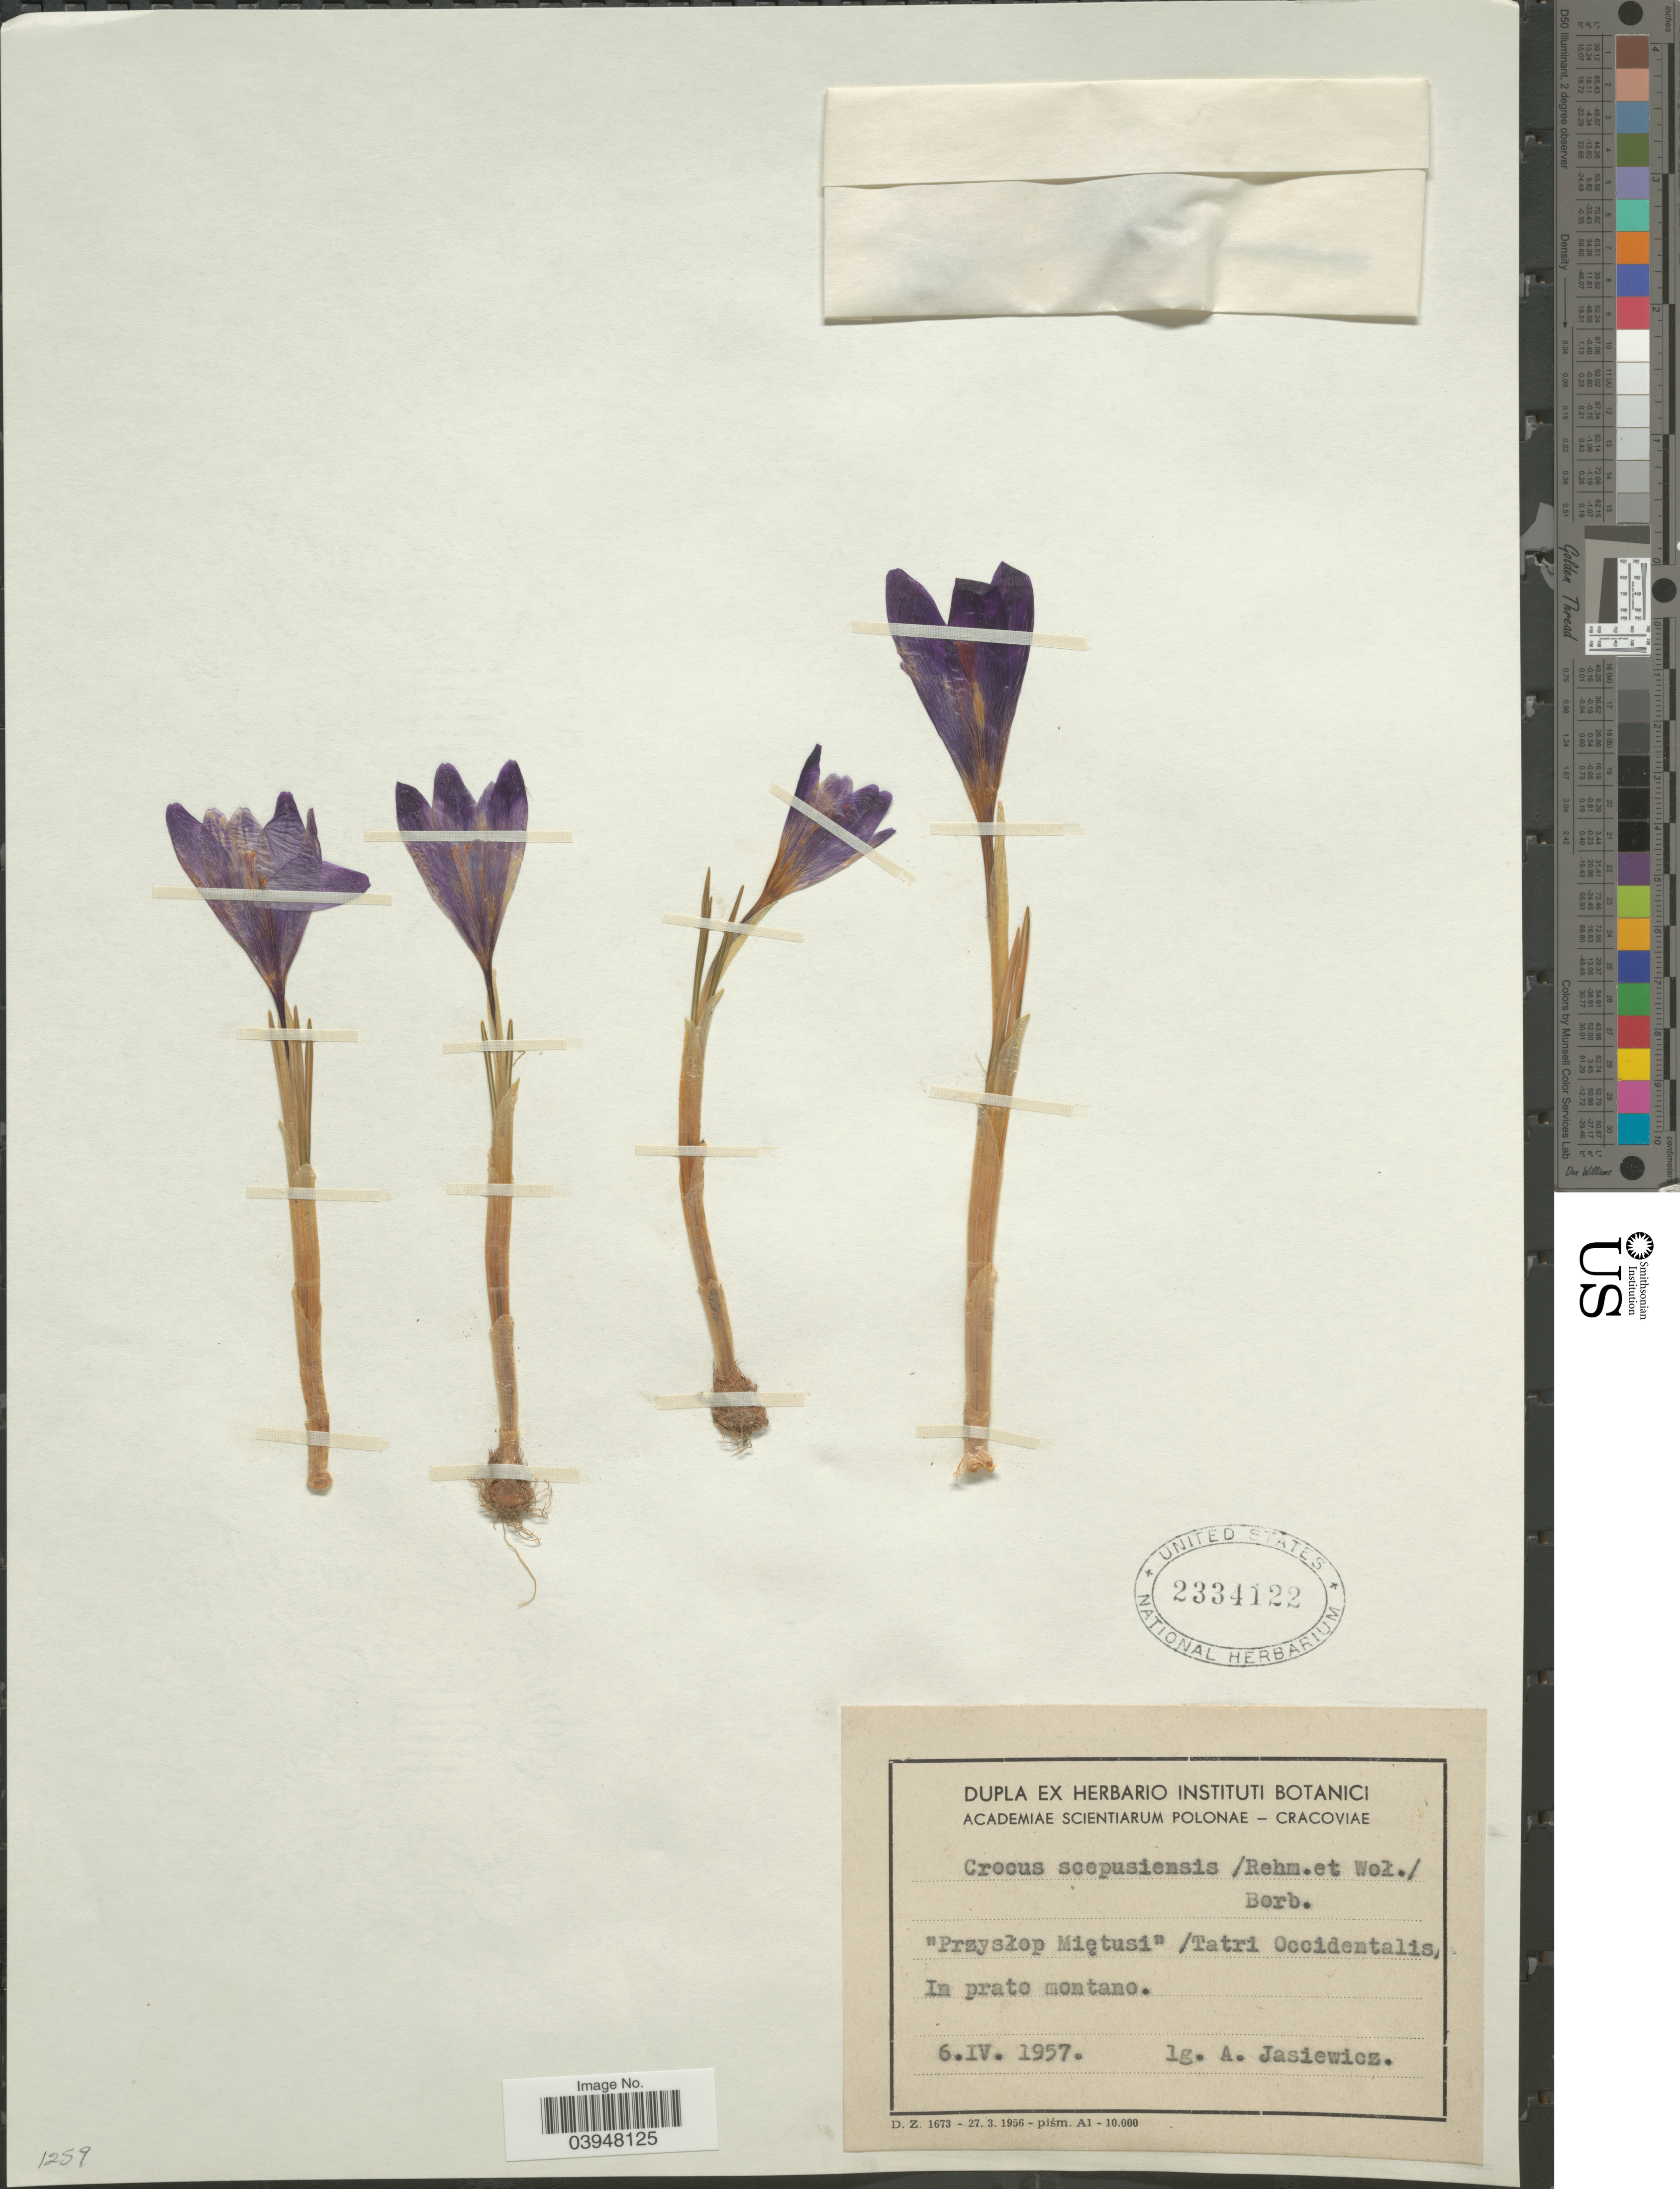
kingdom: Plantae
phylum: Tracheophyta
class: Liliopsida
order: Asparagales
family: Iridaceae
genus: Crocus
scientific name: Crocus scepusiensis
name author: Borbás ex Kulcz.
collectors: A. Jasiewicz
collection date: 1957-04-06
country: Poland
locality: Przyslop Mietusi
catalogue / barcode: US 2334122